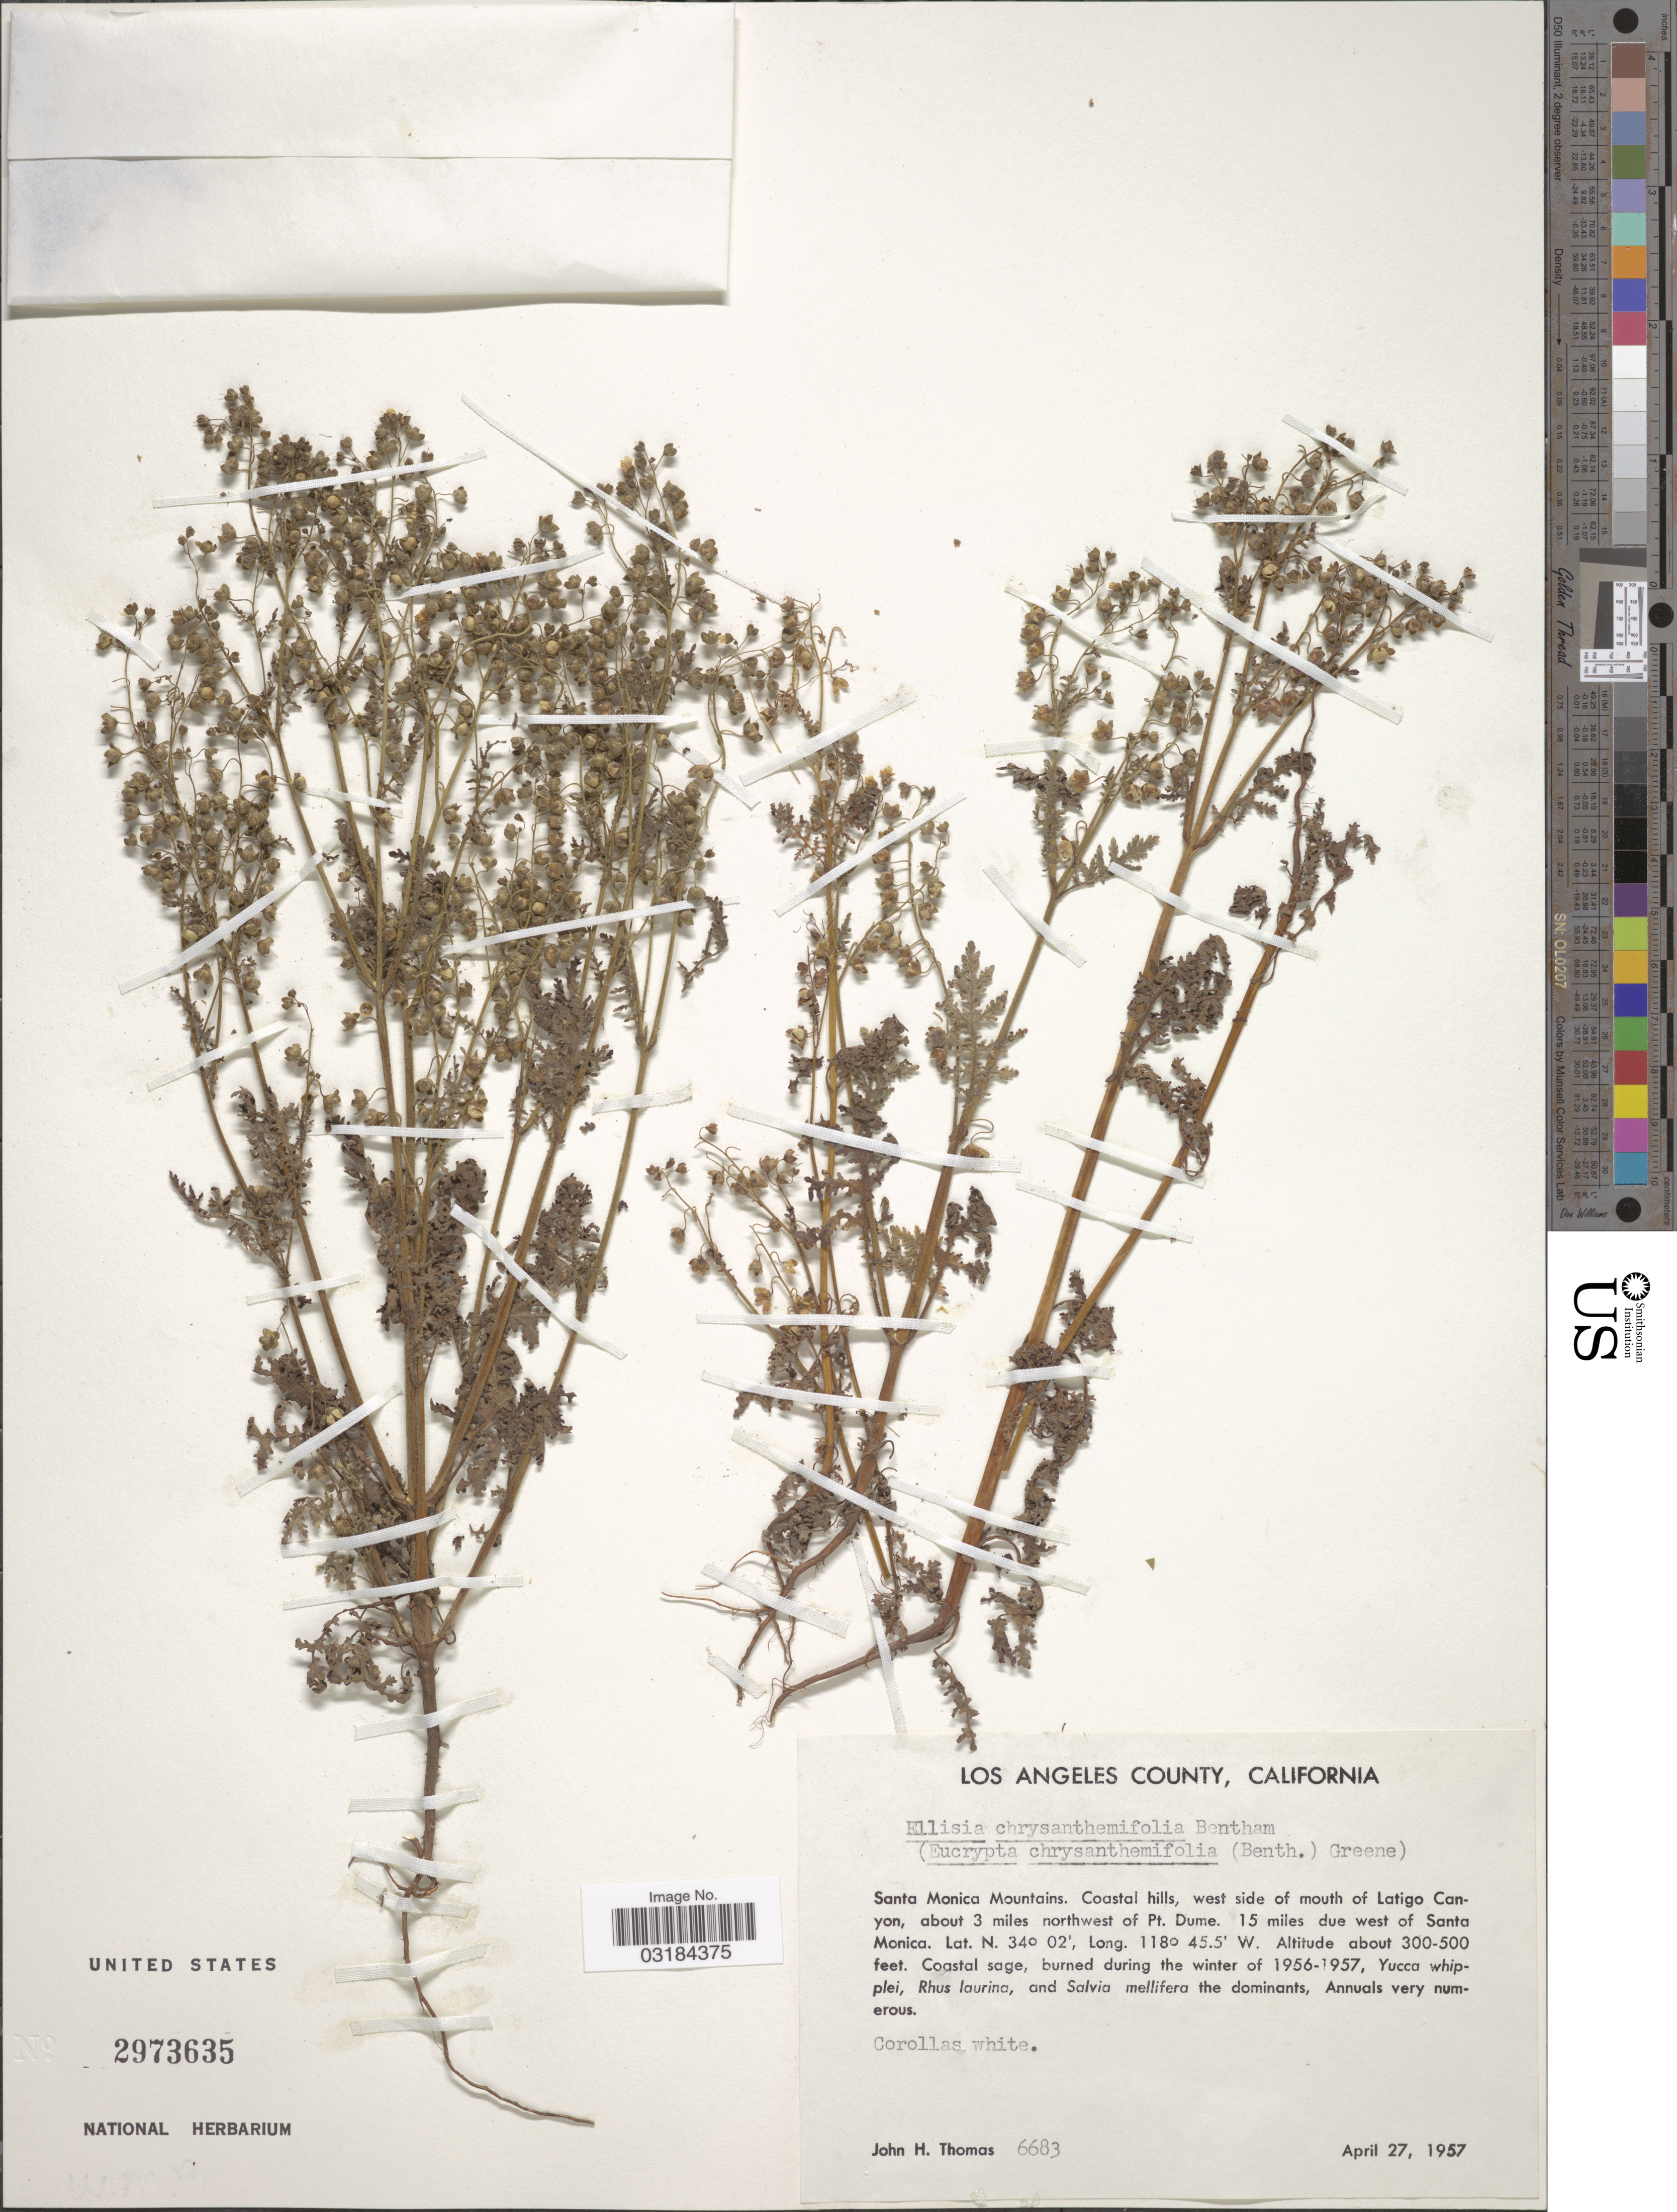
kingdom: Plantae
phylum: Tracheophyta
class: Magnoliopsida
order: Boraginales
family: Hydrophyllaceae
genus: Eucrypta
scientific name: Eucrypta chrysanthemifolia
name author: (Benth.) Greene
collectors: J. H. Thomas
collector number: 6683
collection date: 1957-04-27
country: United States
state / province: California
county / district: Los Angeles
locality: Los Angeles County. Santa Monica Mountains. Coastal hills, west side of mouth of Latigo Canyon, about 3 miles northwest of Pt. Dume. 15 miles due west of Santa Monica.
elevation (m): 91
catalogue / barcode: US 2973635